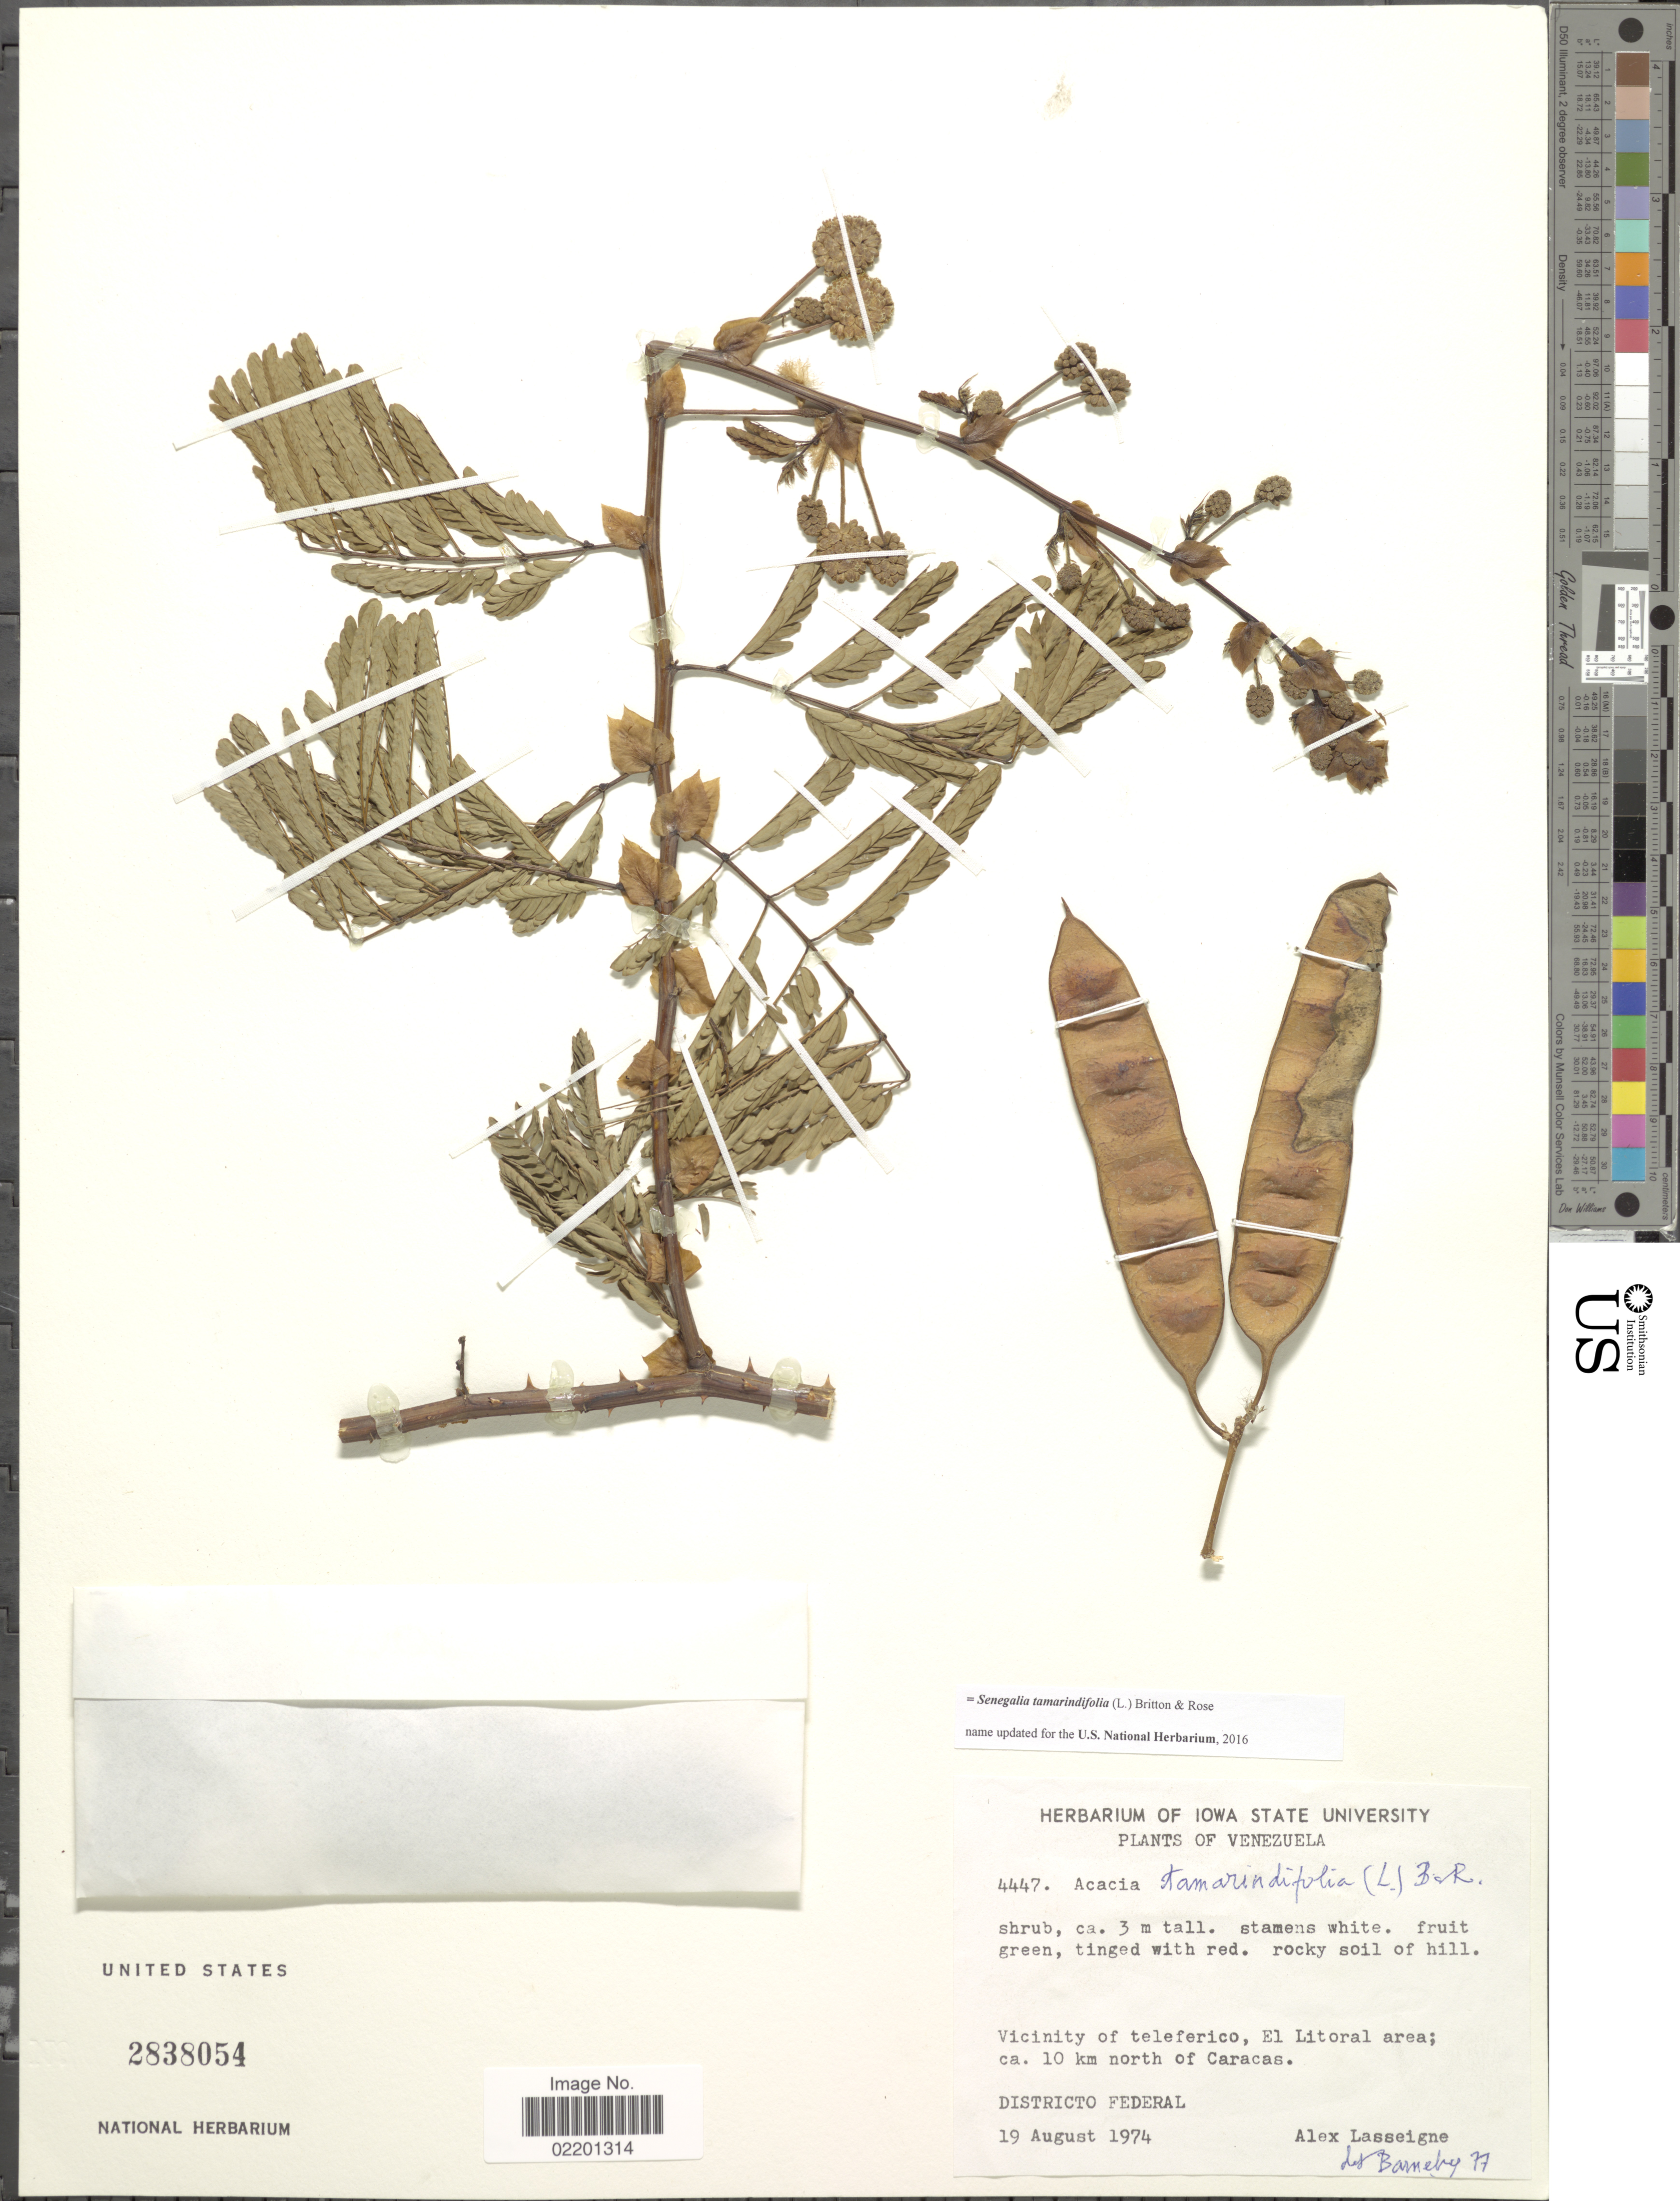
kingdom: Plantae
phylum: Tracheophyta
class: Magnoliopsida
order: Fabales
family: Fabaceae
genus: Senegalia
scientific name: Senegalia tamarindifolia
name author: (L.) Britton & Rose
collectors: A. Lasseigne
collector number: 4447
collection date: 1974-08-19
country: Venezuela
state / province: Distrito Federal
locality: Vicinity of teleferico, El Litoral area, 10 km north of Caracas, Districto Federal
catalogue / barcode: US 2838054